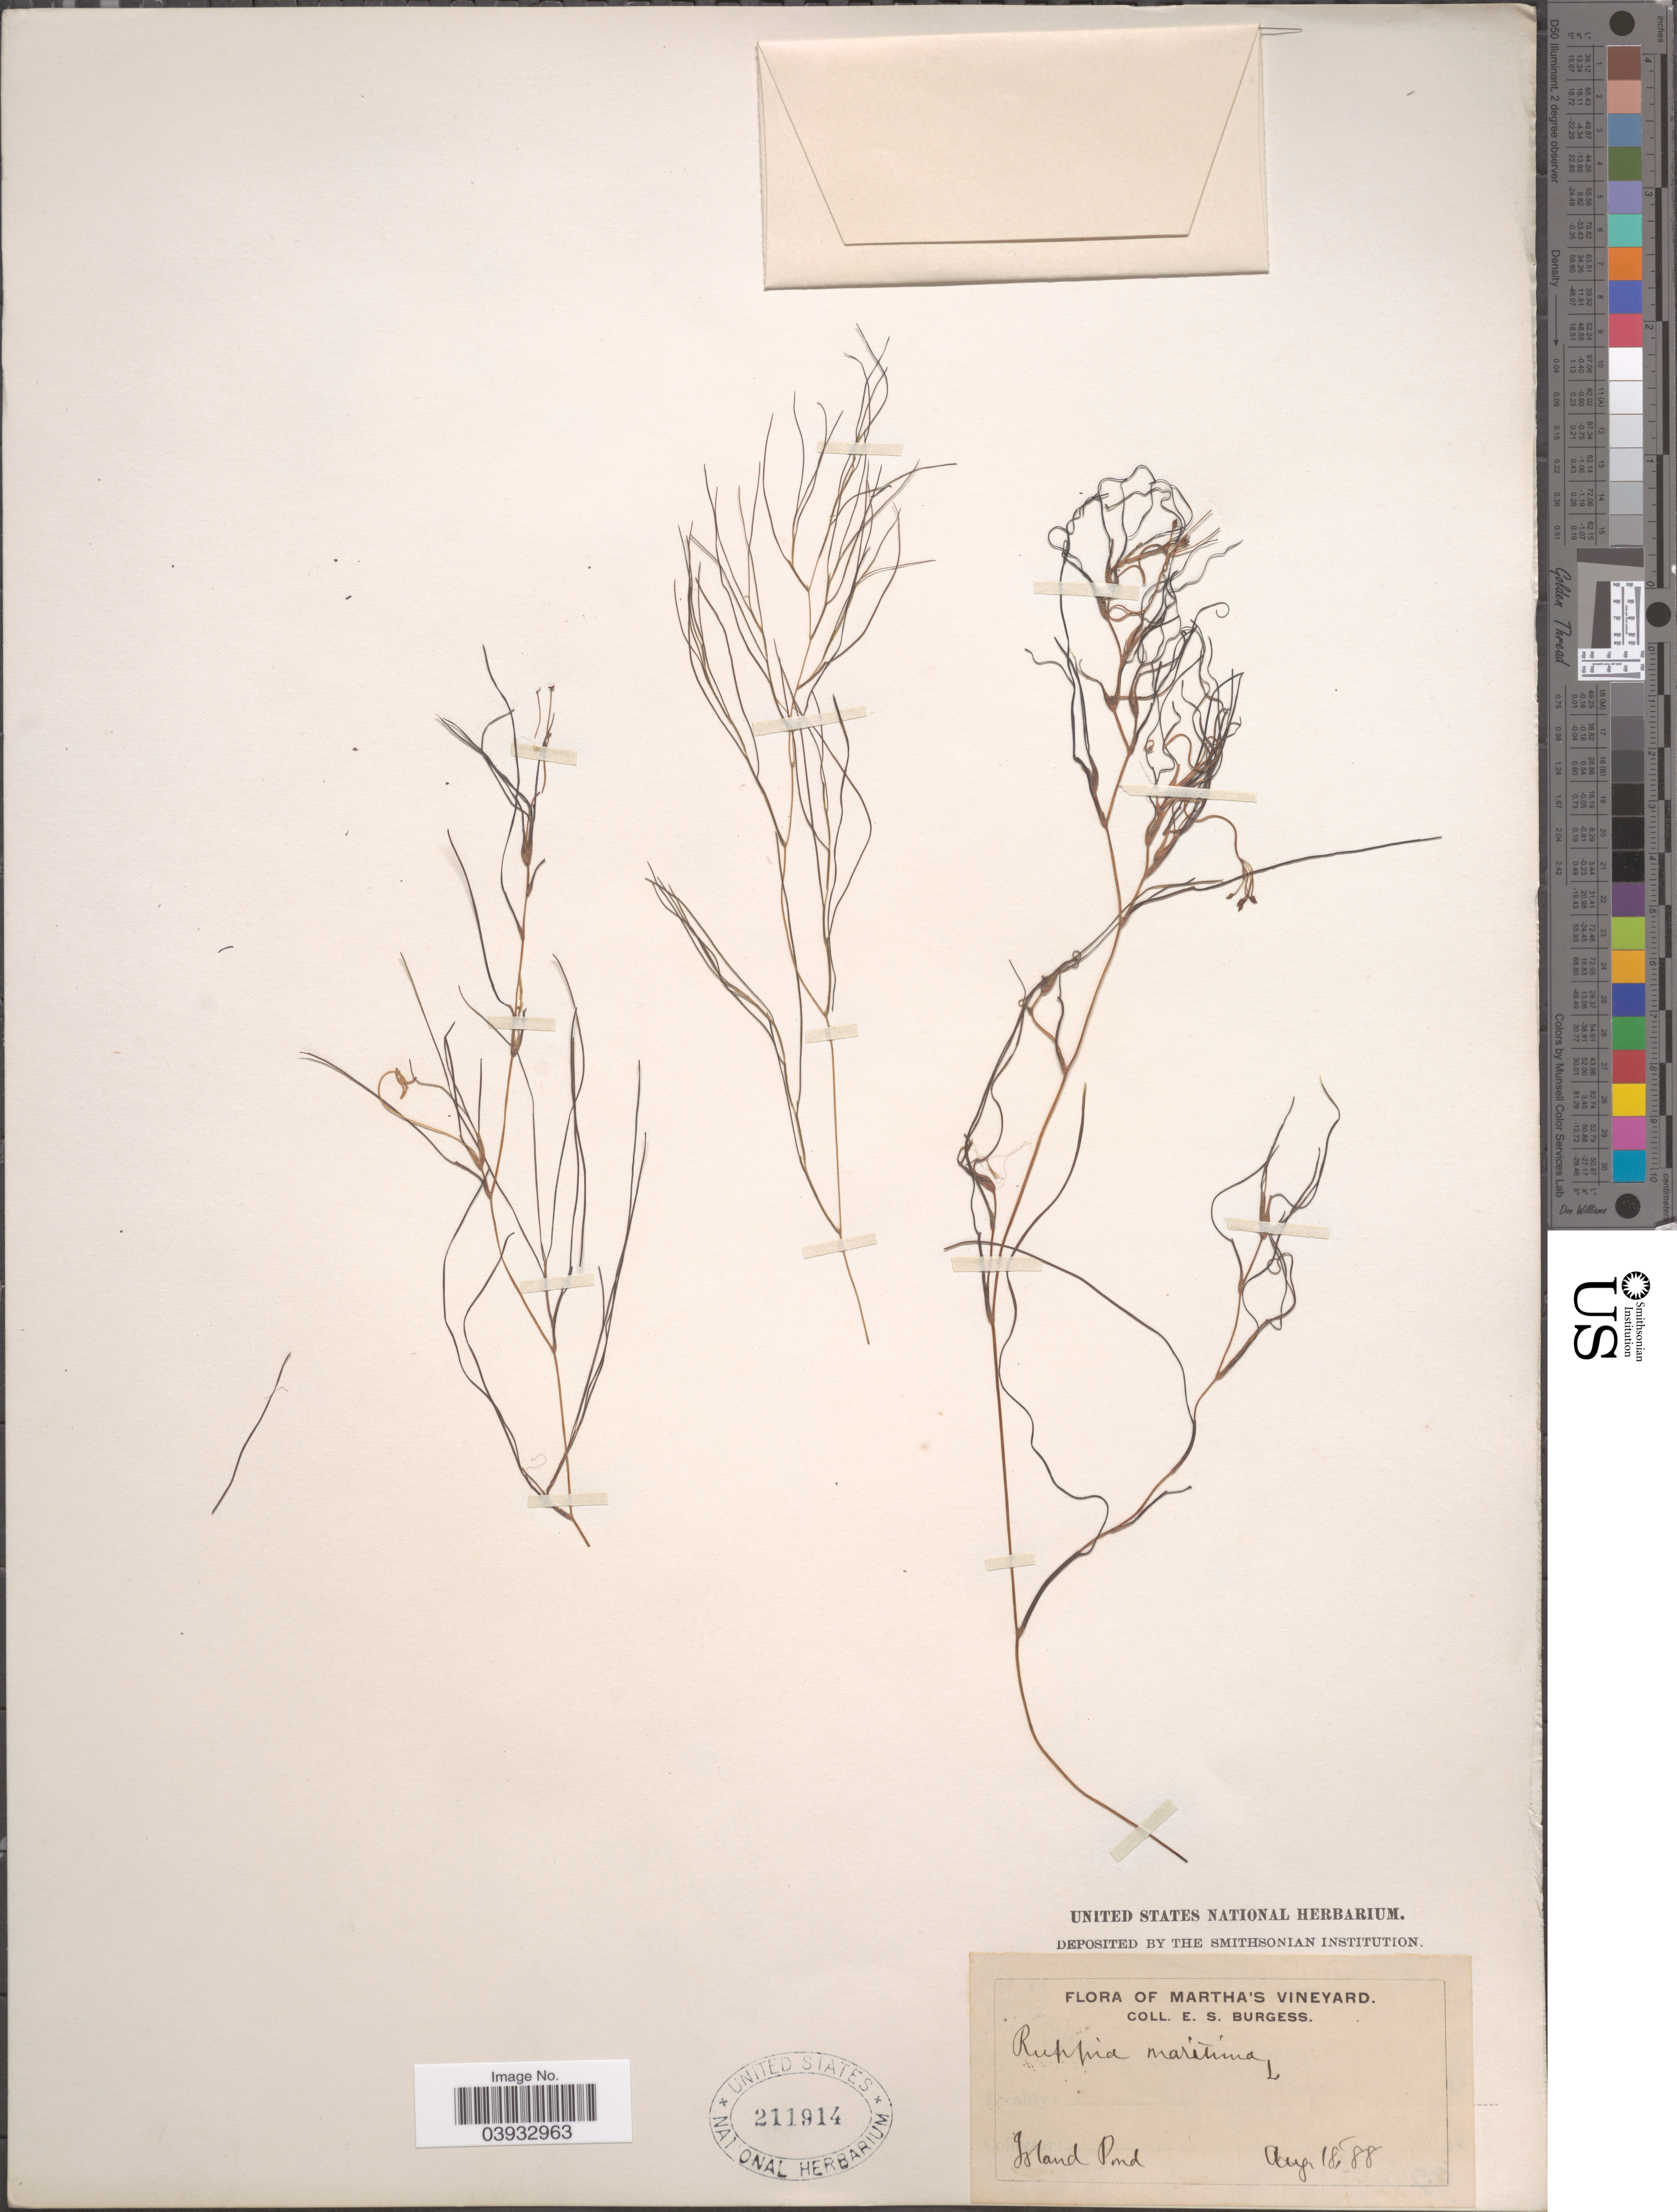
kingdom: Plantae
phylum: Tracheophyta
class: Liliopsida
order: Alismatales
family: Ruppiaceae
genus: Ruppia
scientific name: Ruppia maritima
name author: L.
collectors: E. Burgess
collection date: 1888-08-18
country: United States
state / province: Massachusetts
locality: Martha's Vineyard. Island Pond.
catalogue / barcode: US 211914